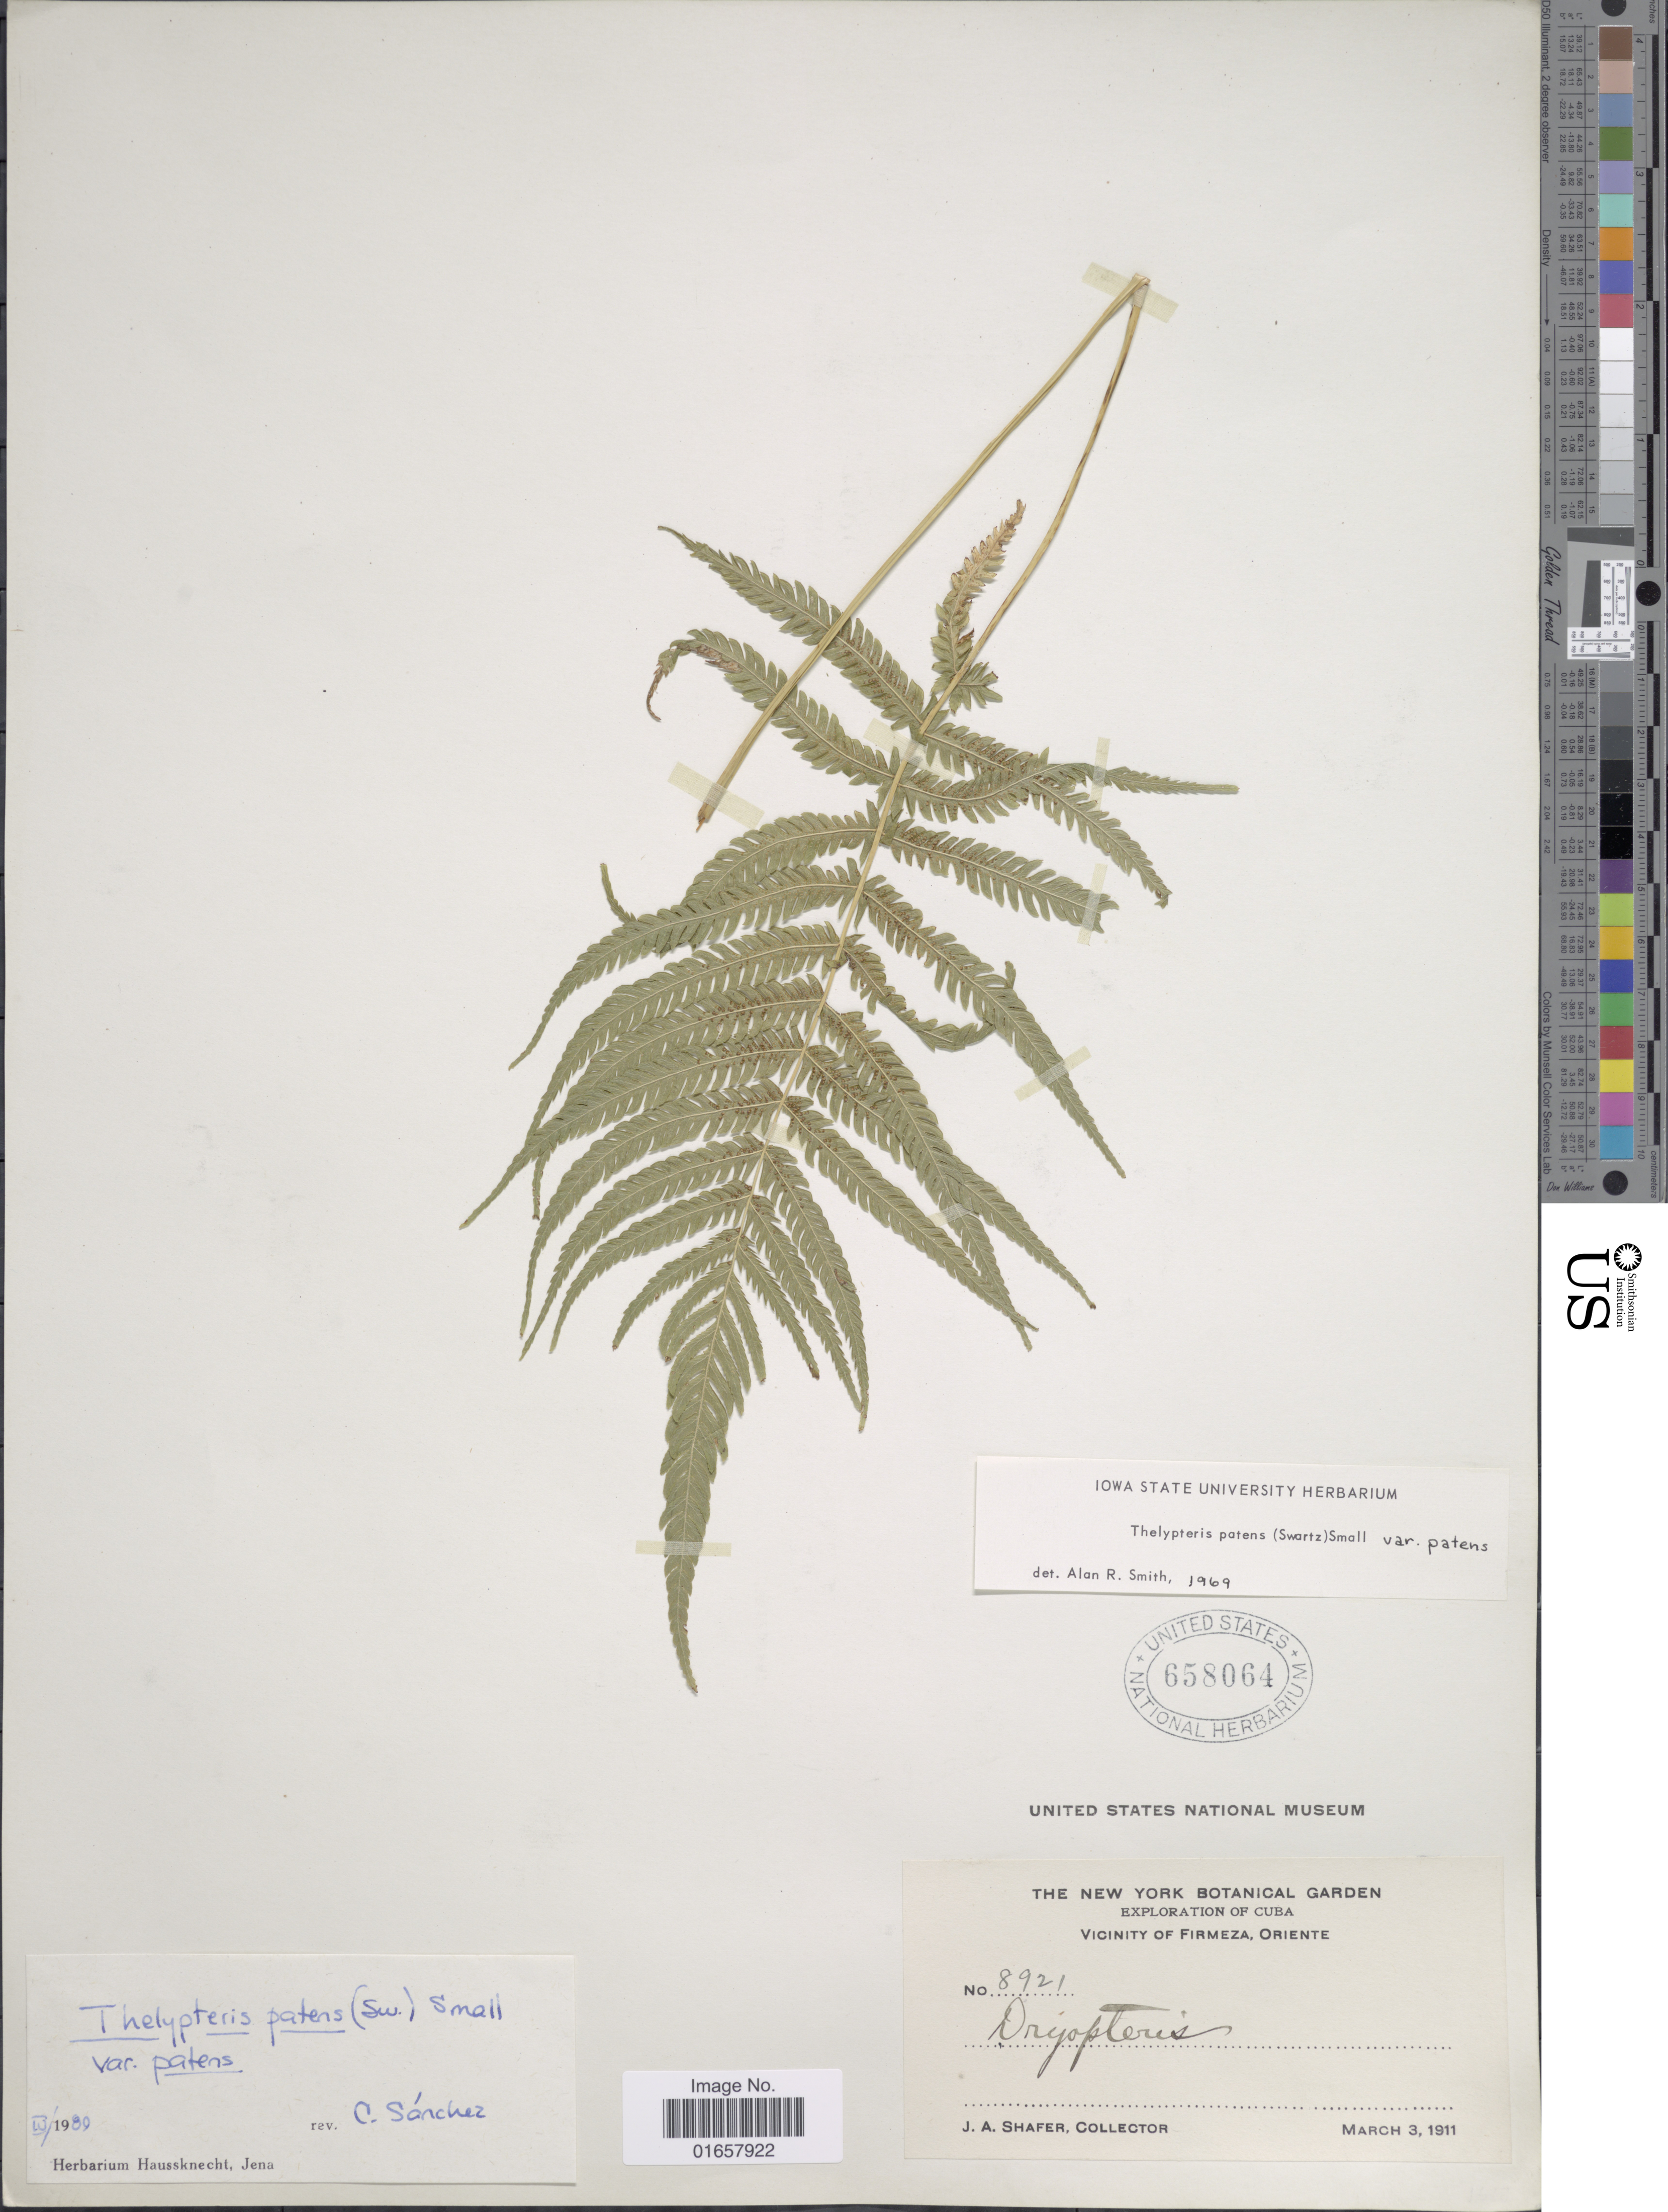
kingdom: Plantae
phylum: Tracheophyta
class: Polypodiopsida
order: Polypodiales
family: Thelypteridaceae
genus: Christella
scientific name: Christella patens var. patens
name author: (Sw.) Holttum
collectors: J. A. Shafer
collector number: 8921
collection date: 1911-03-03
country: Cuba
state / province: Oriente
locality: Cuba. Vicinity of Firmeza, Oriente.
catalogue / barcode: US 658064